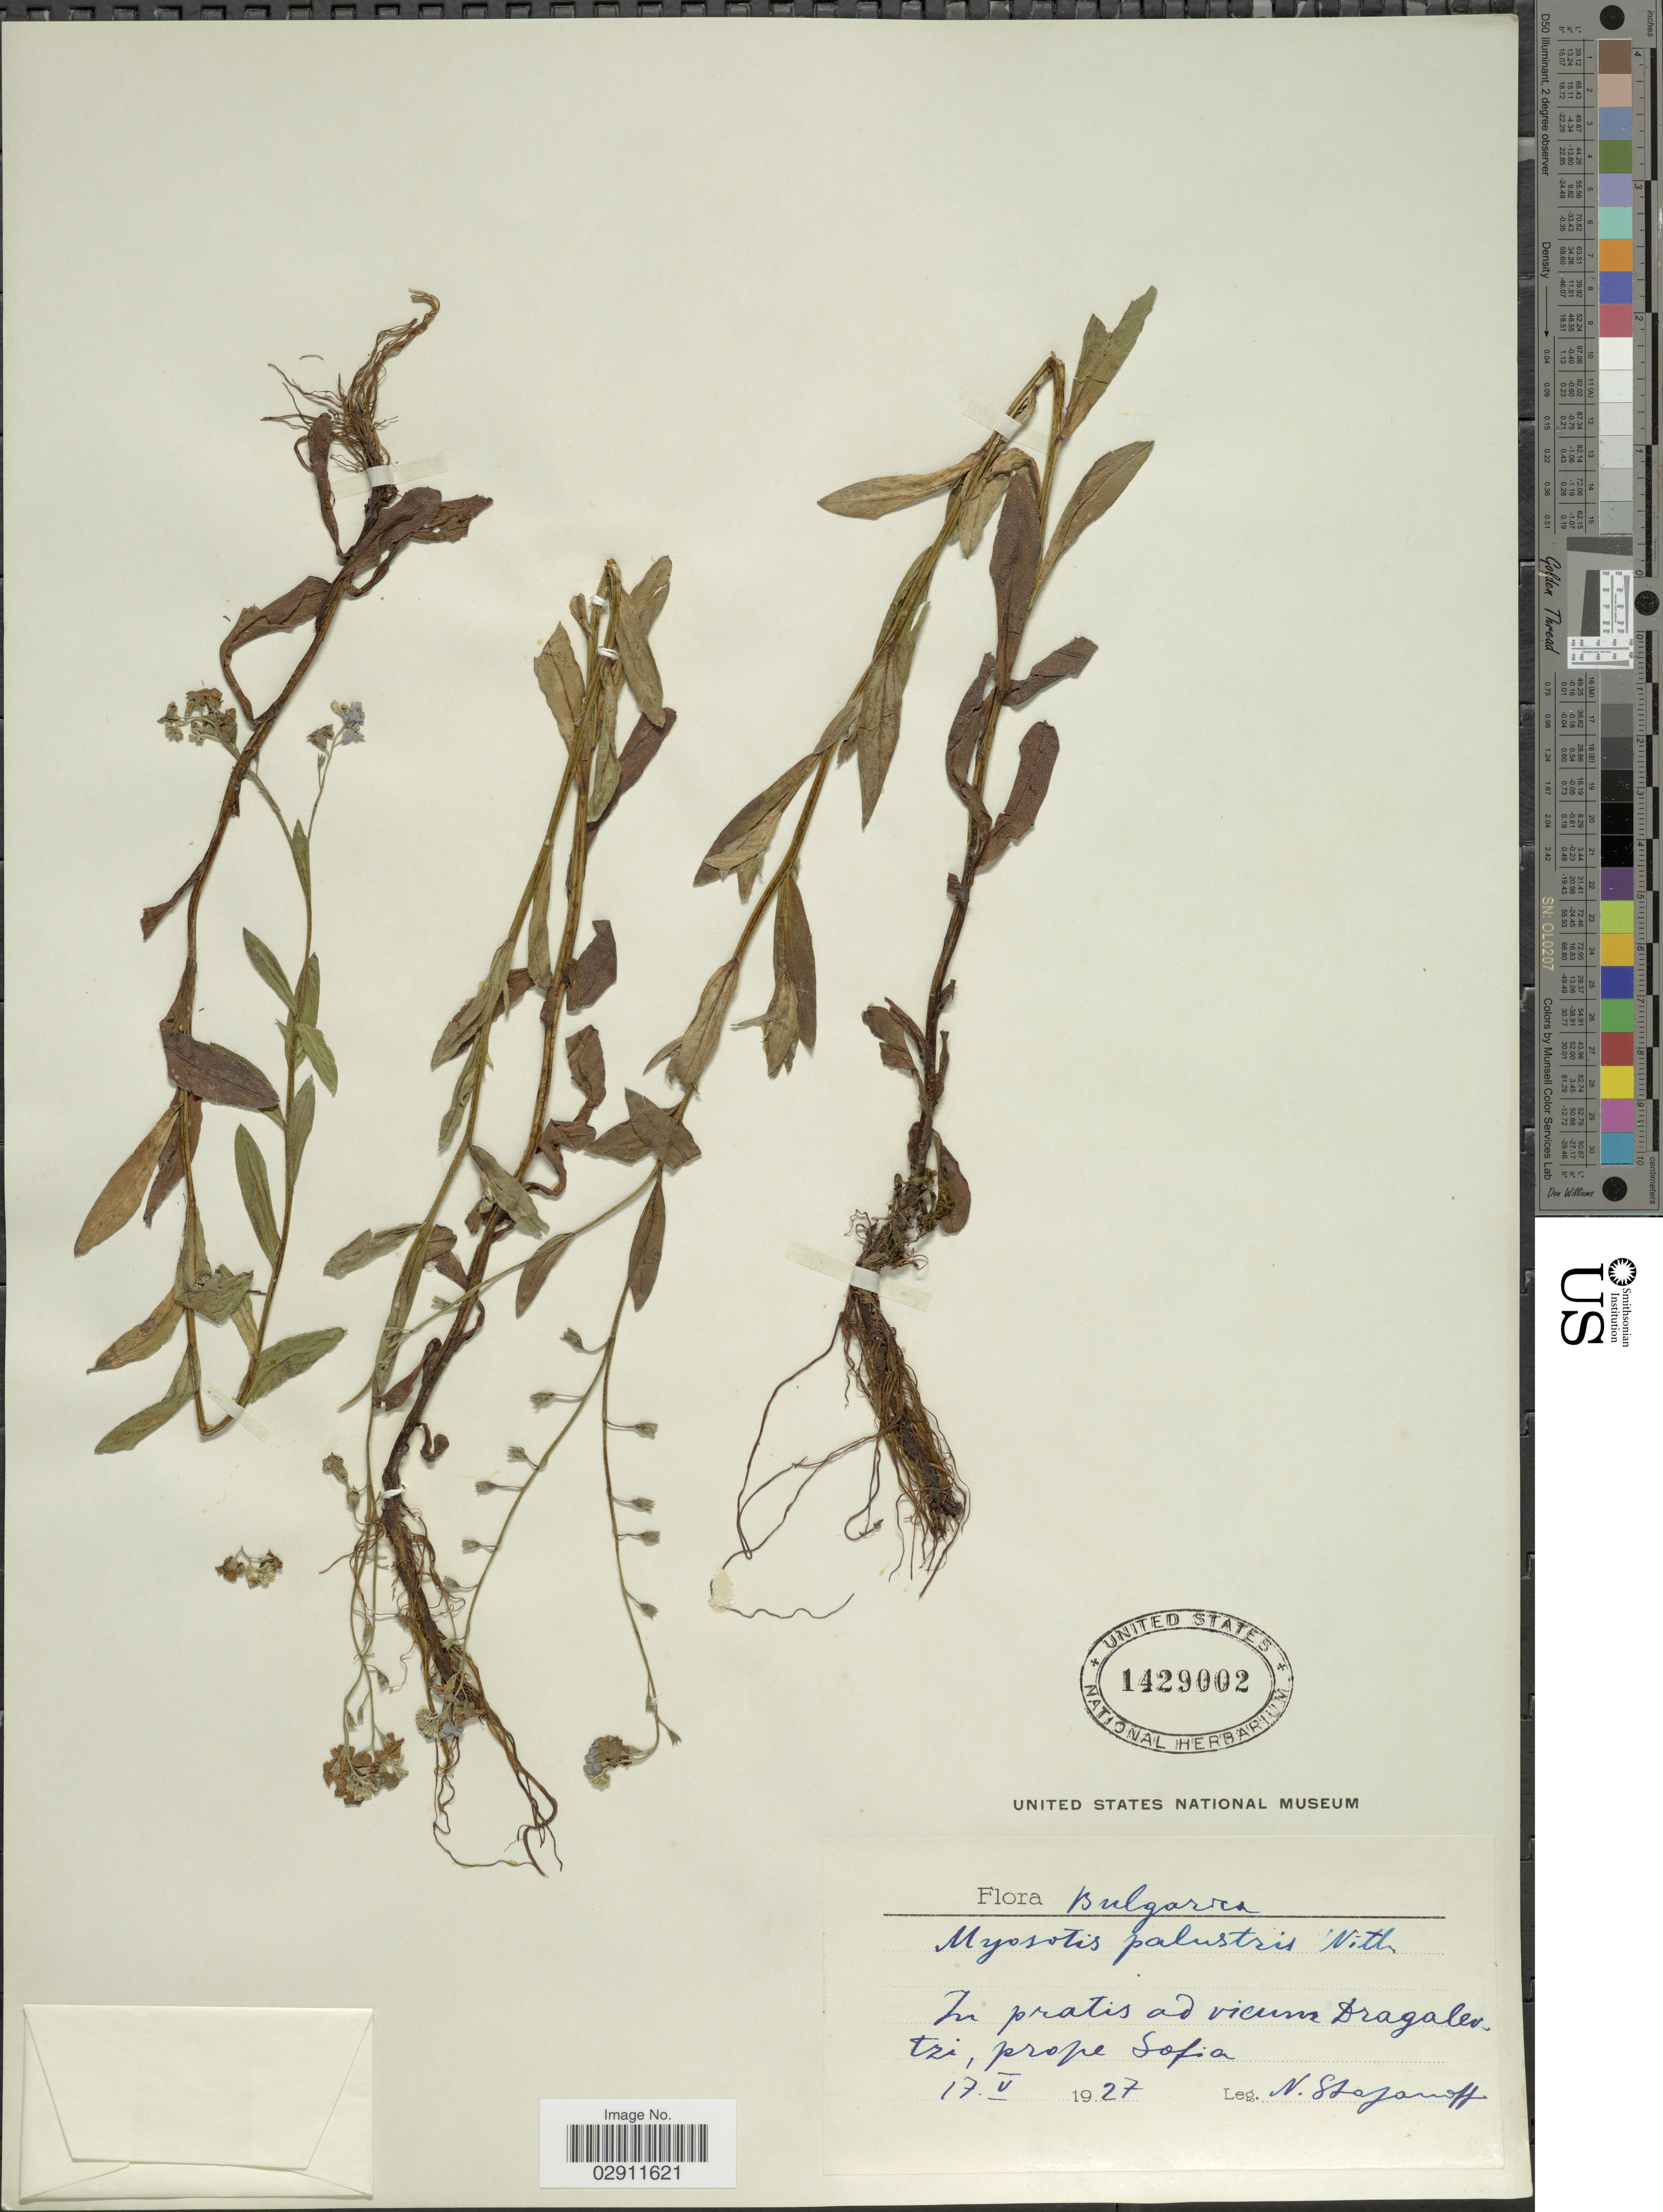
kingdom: Plantae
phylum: Tracheophyta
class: Magnoliopsida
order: Boraginales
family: Boraginaceae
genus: Myosotis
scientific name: Myosotis palustris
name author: L.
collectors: N. Stefanoff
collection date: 1927-05-17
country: Bulgaria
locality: In pratis ad vicum Dragalevtzi, prope Sofia.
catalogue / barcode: US 1429002